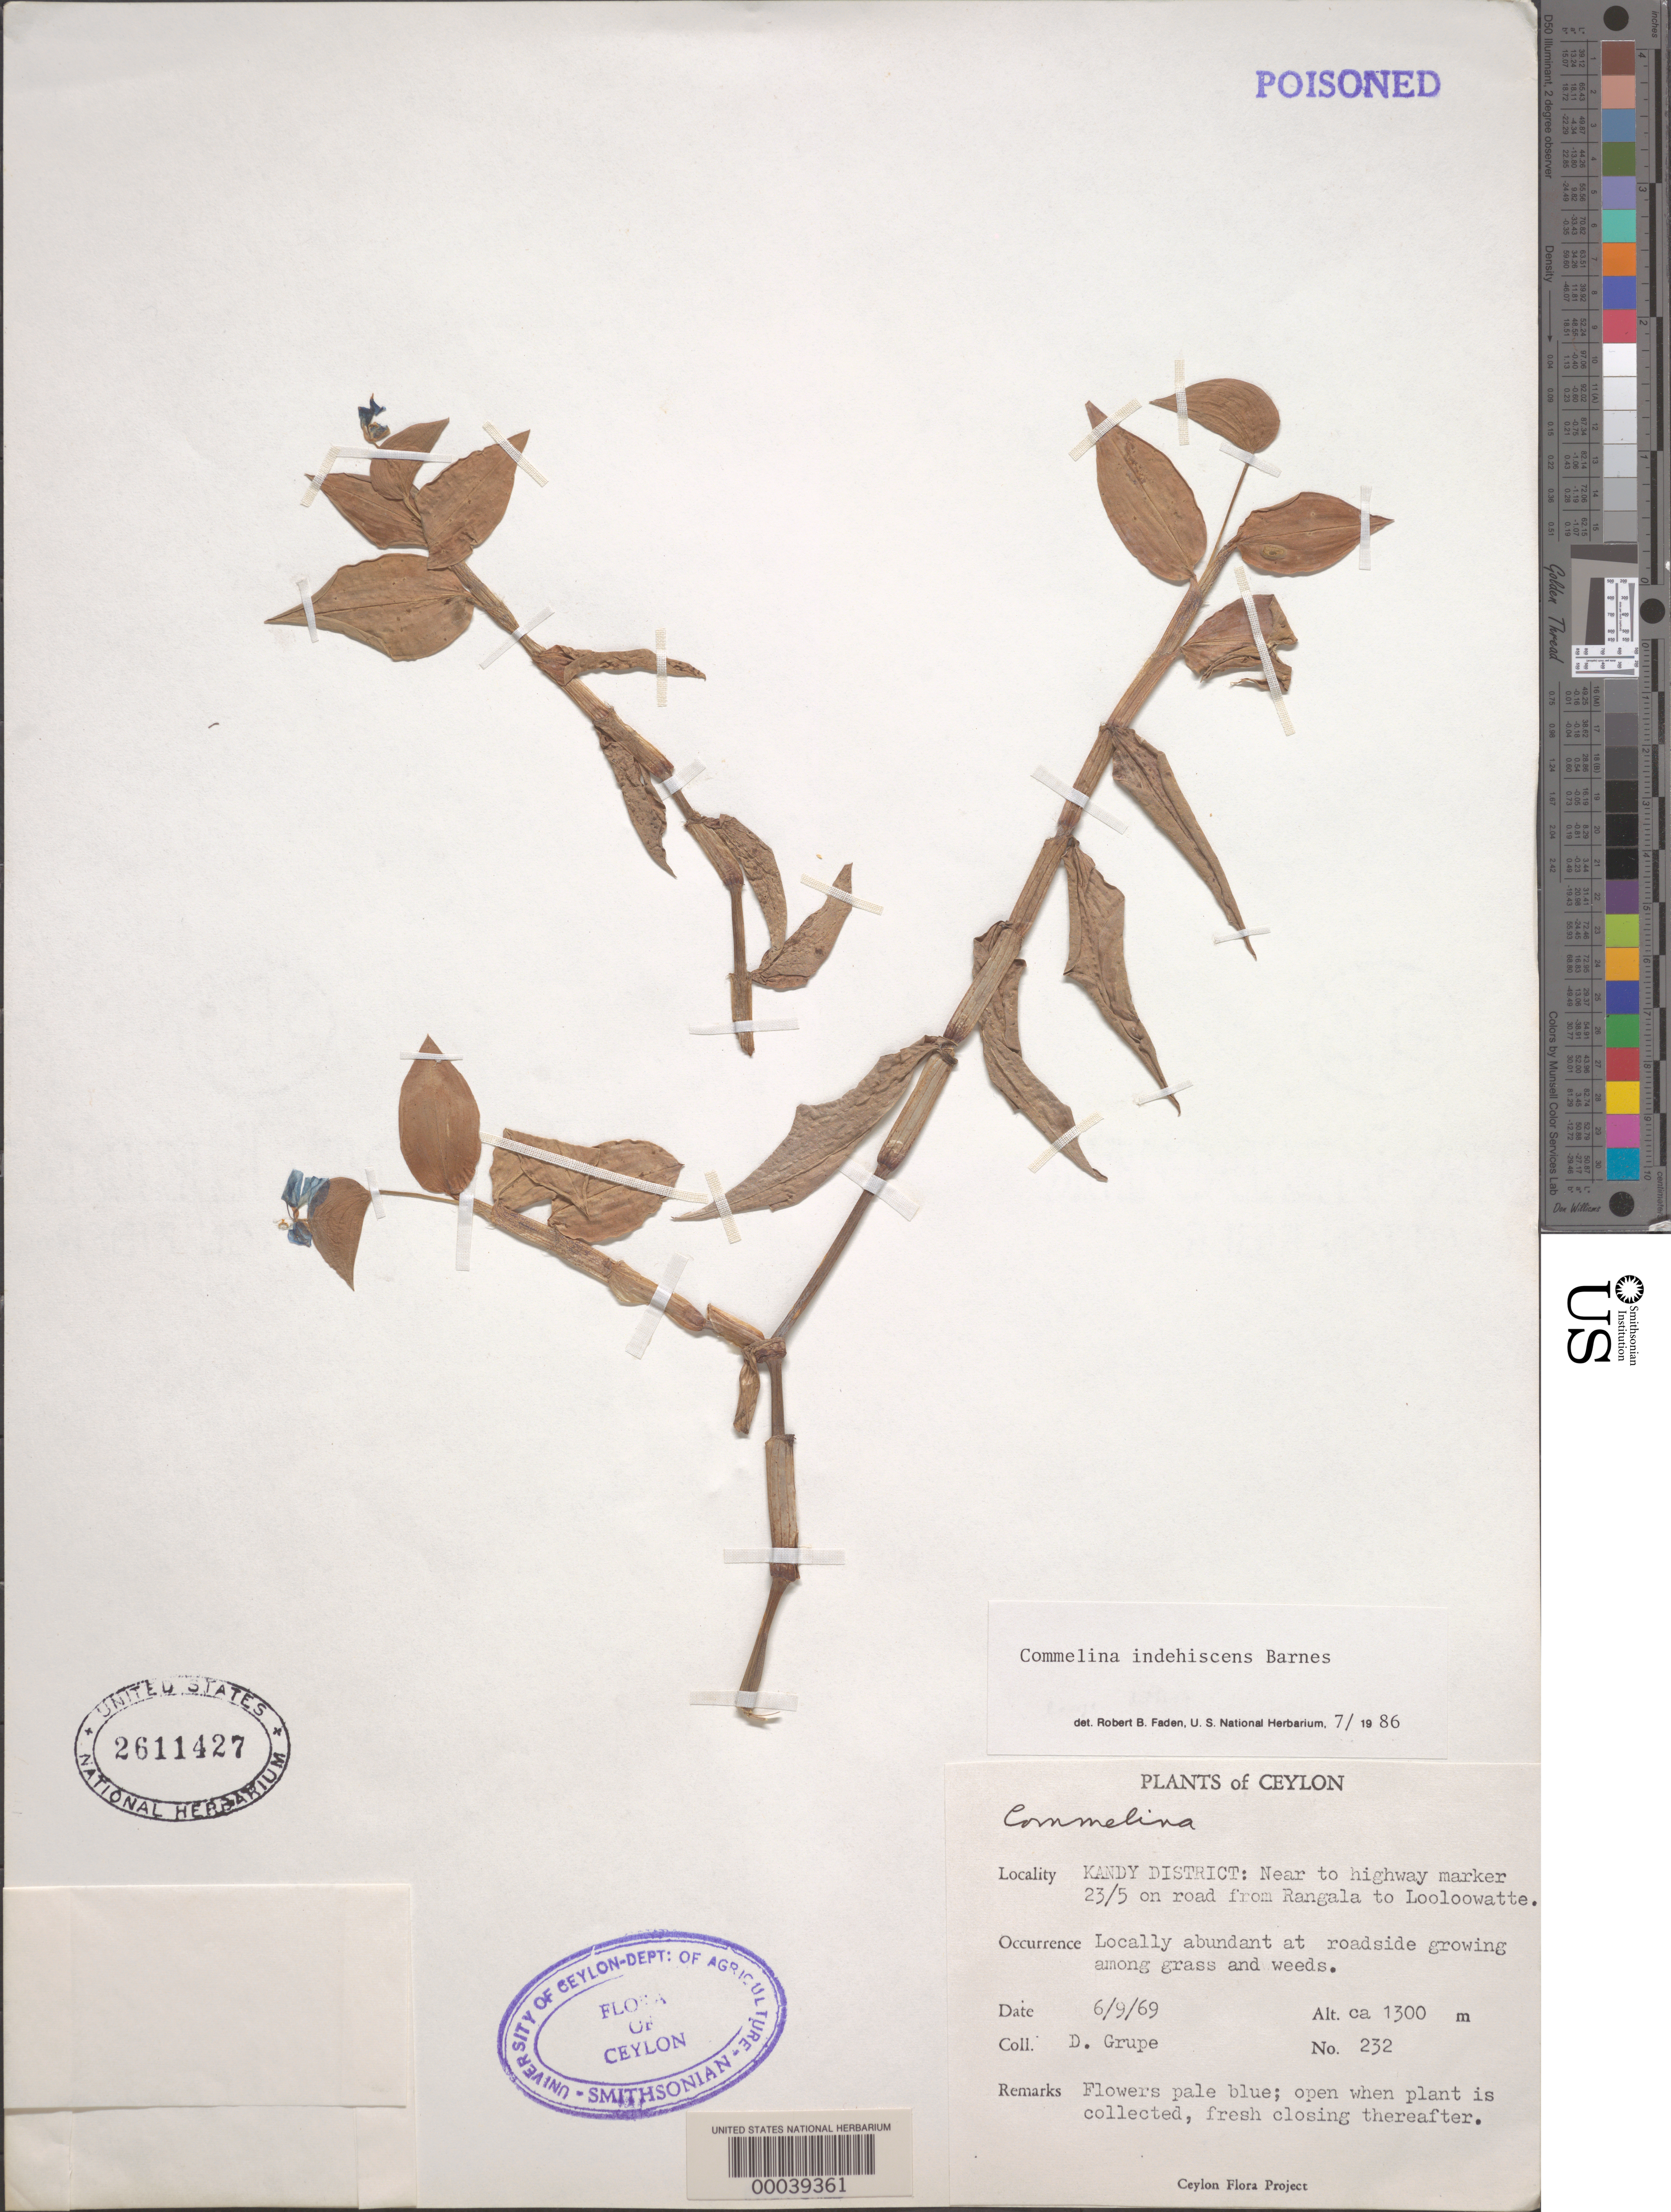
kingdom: Plantae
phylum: Tracheophyta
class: Liliopsida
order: Commelinales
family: Commelinaceae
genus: Commelina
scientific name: Commelina indehiscens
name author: E. Barnes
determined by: Faden, Robert B., (US), Smithsonian Institution - National Museum of Natural History (UNITED STATES)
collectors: D. Grupe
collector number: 232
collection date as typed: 06 Sep 1969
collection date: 1969-09-06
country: Sri Lanka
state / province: Central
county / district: Kandy Dist.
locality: From rangala to looloowatte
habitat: Roadside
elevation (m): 1300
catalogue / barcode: US 2611427